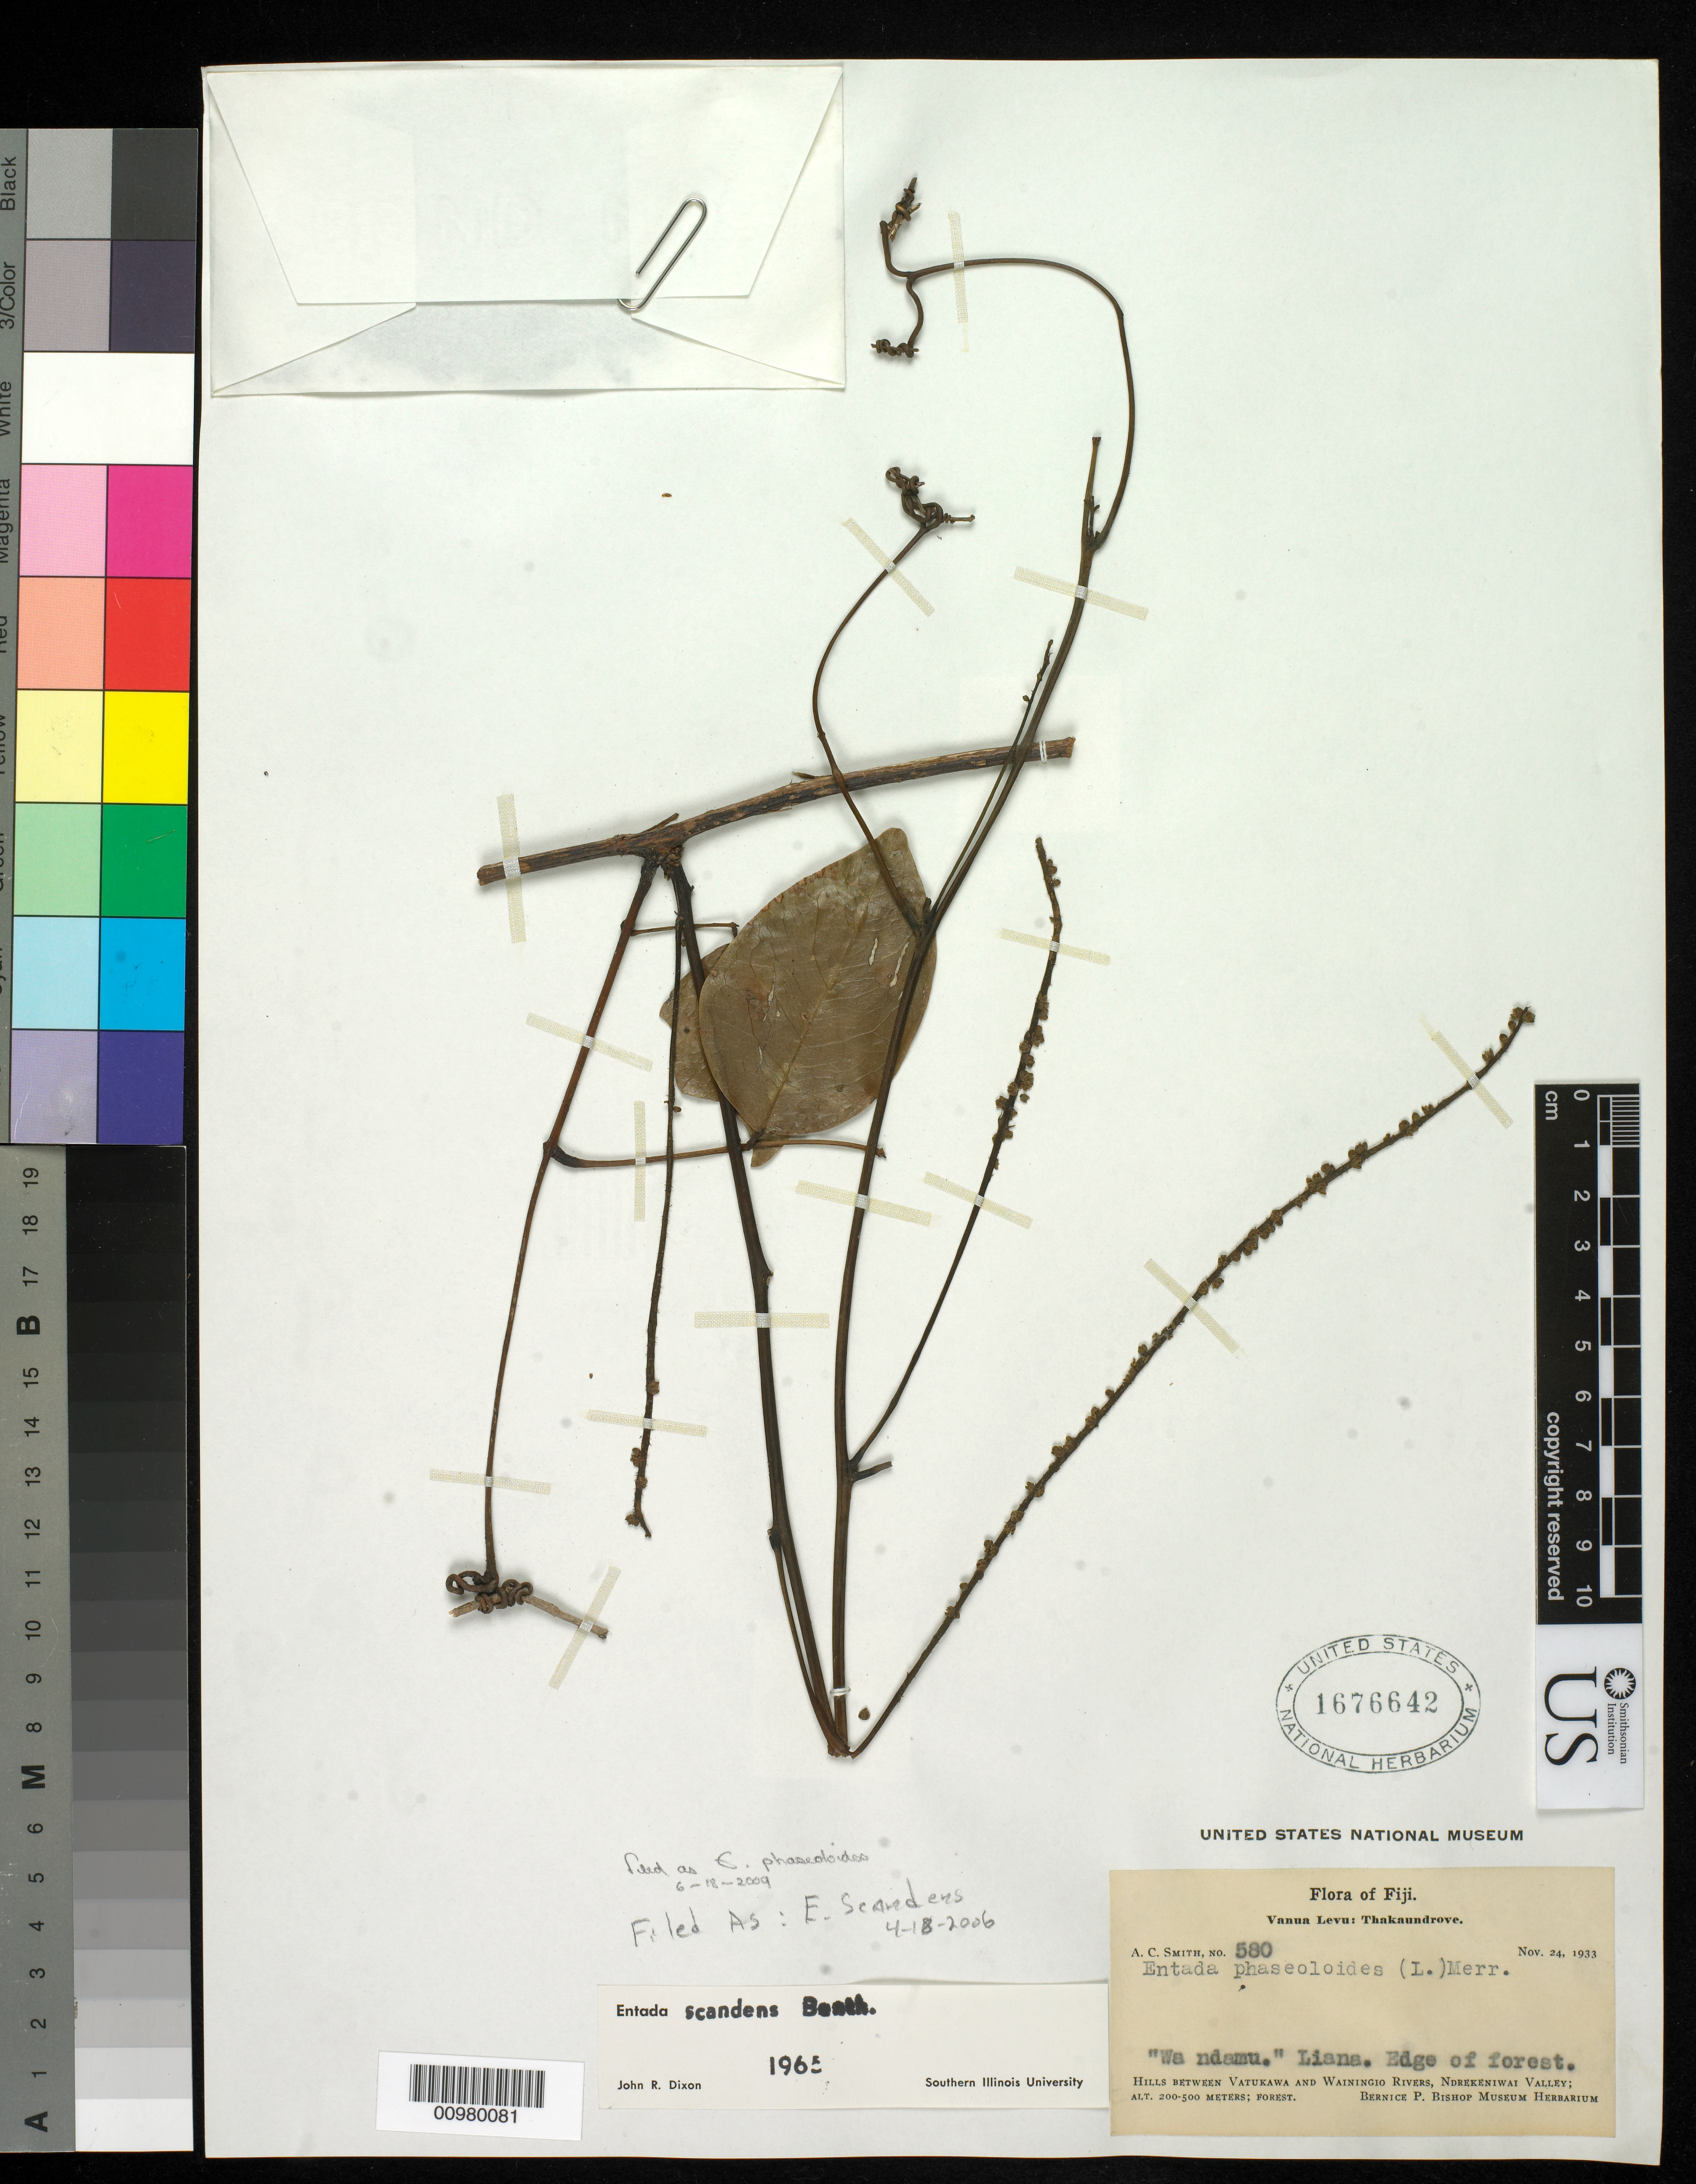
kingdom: Plantae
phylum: Tracheophyta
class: Magnoliopsida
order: Fabales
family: Fabaceae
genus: Entada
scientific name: Entada phaseoloides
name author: (L.) Merr.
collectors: C. A. Smith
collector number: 580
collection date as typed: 24 Nov 1933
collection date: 1933-11-24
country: Fiji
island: Vanua Levu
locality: Hills between Vatukawa and Wainingio River, Ndrekeniwai Valley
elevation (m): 200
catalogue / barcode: US 1676642